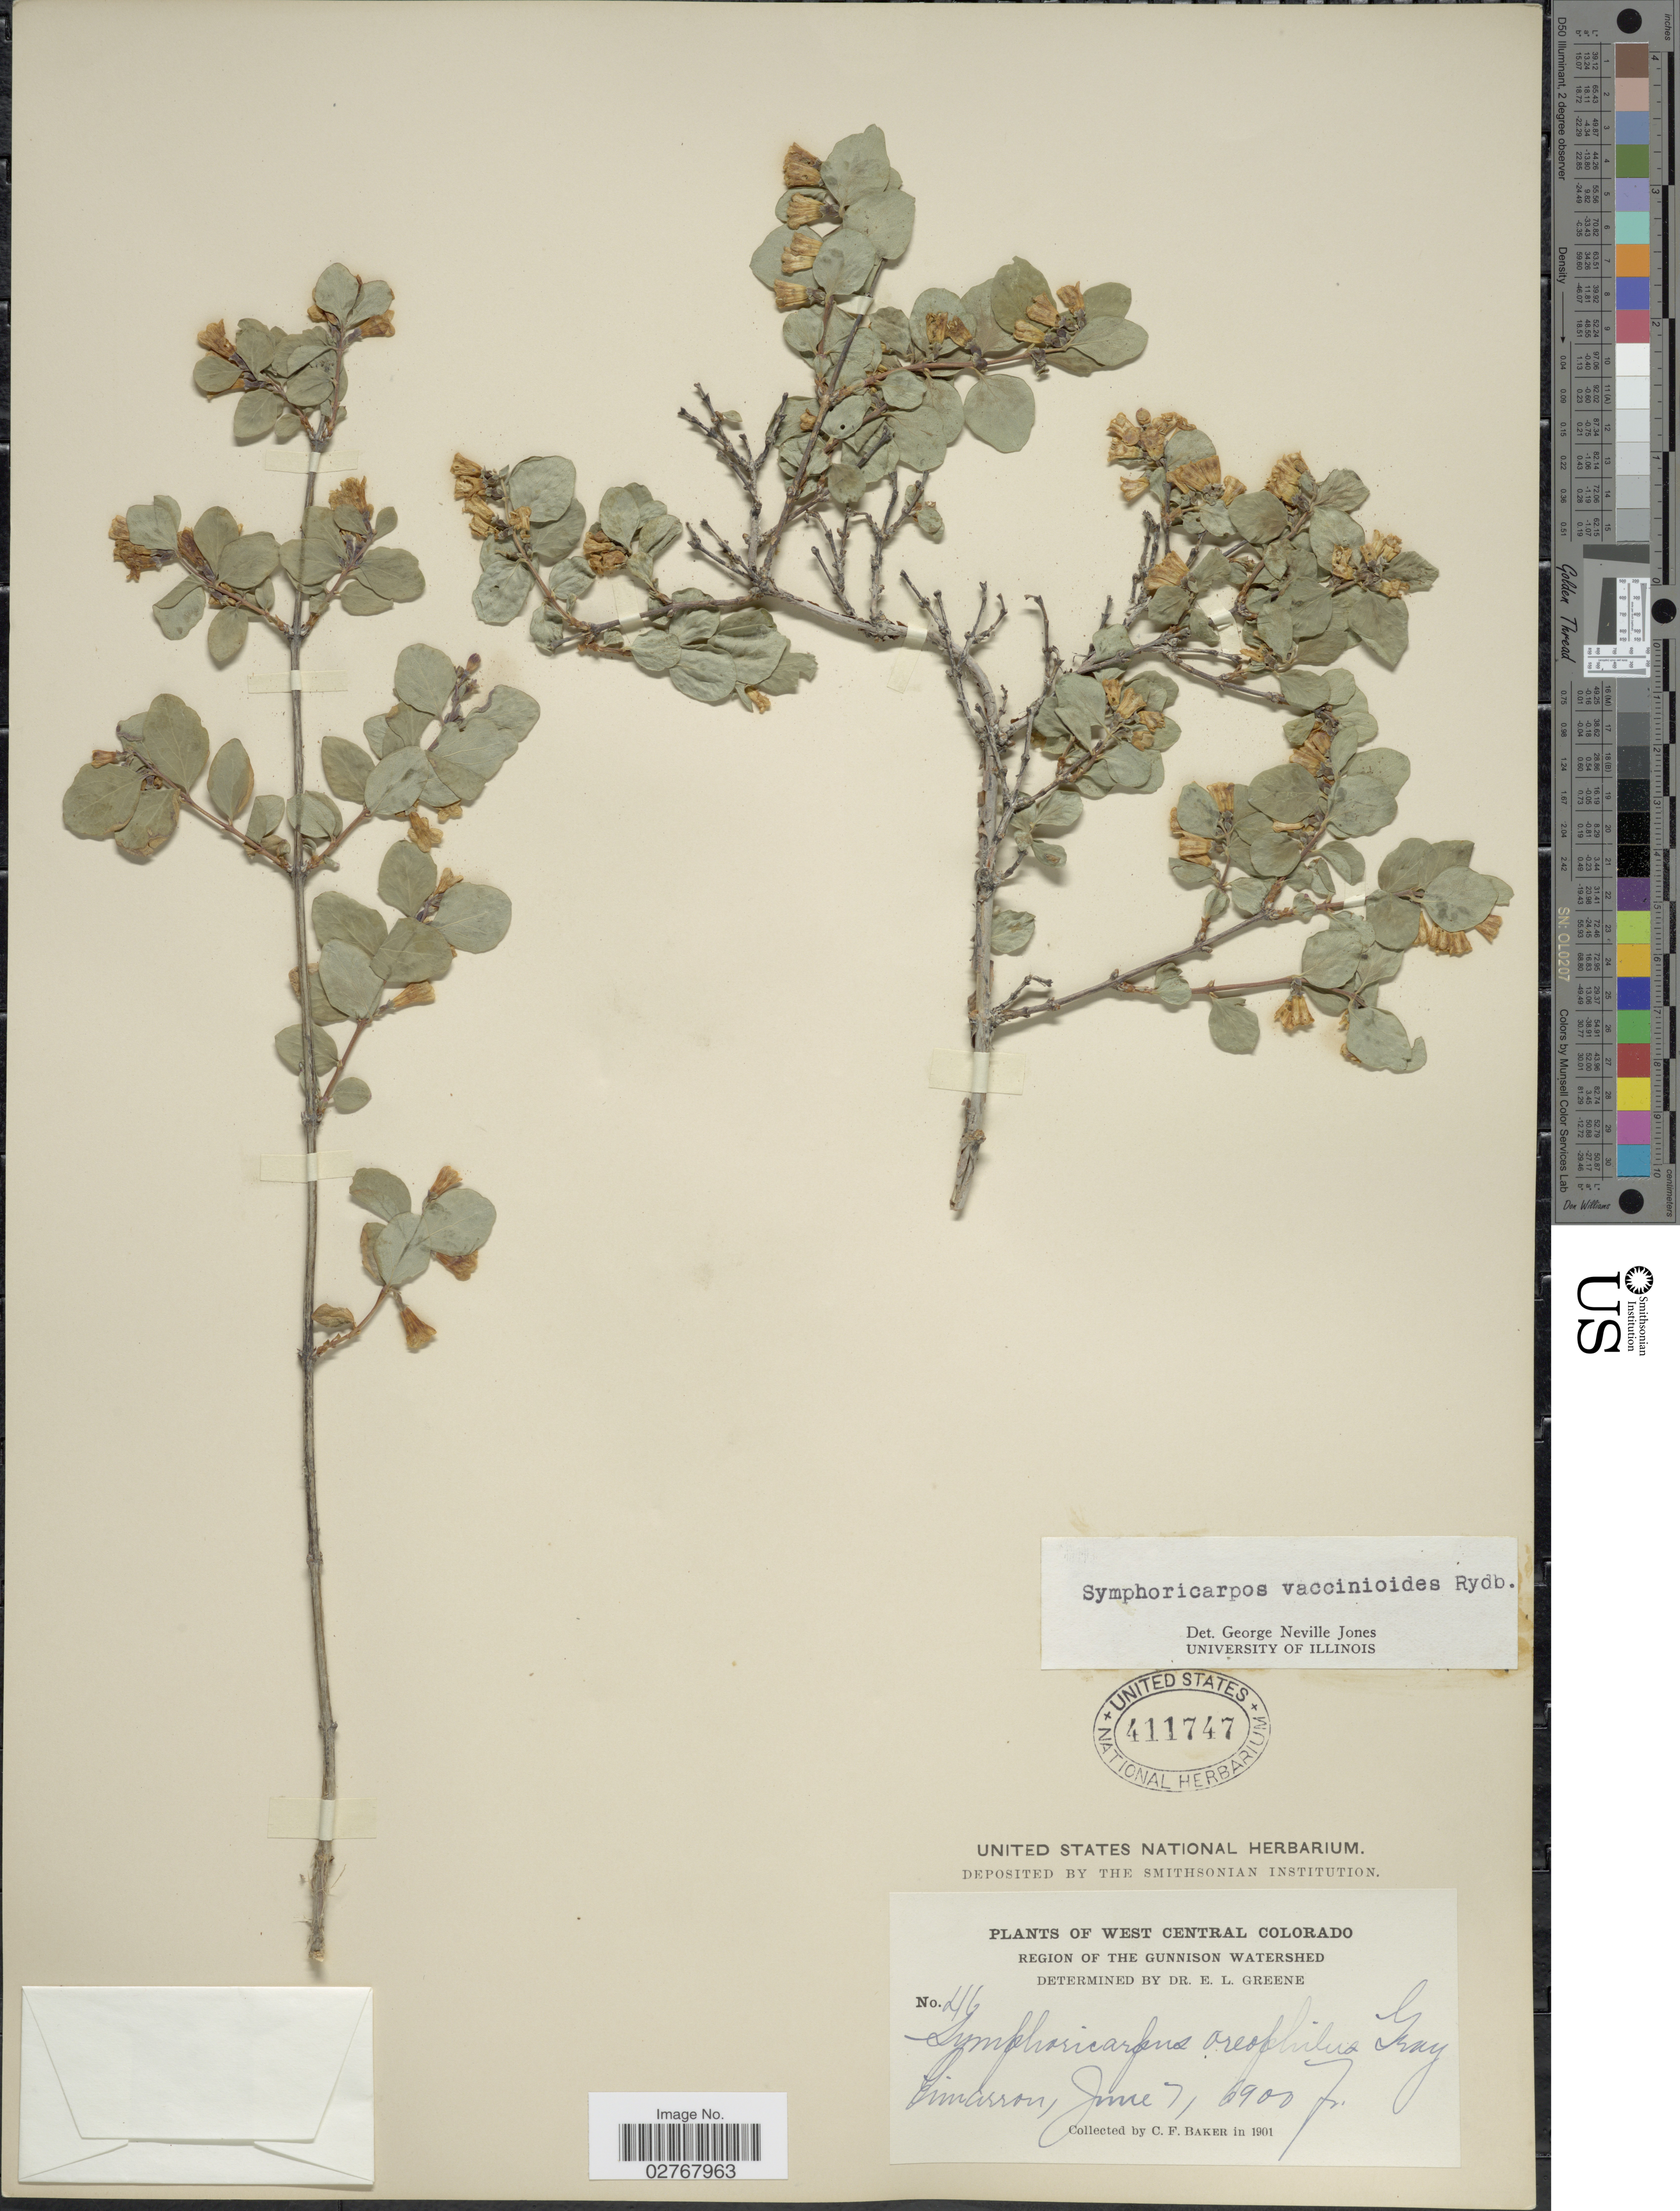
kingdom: Plantae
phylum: Tracheophyta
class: Magnoliopsida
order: Dipsacales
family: Caprifoliaceae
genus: Symphoricarpos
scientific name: Symphoricarpos vaccinioides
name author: Rydb.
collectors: C. F. Baker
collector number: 46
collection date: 1901-06-07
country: United States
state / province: Colorado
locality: West Central Colorado, Region of the Gunnison Watershed, Cimarron.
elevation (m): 2103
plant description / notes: Corrected "Eimarron" to "Cimarron"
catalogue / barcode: US 411747